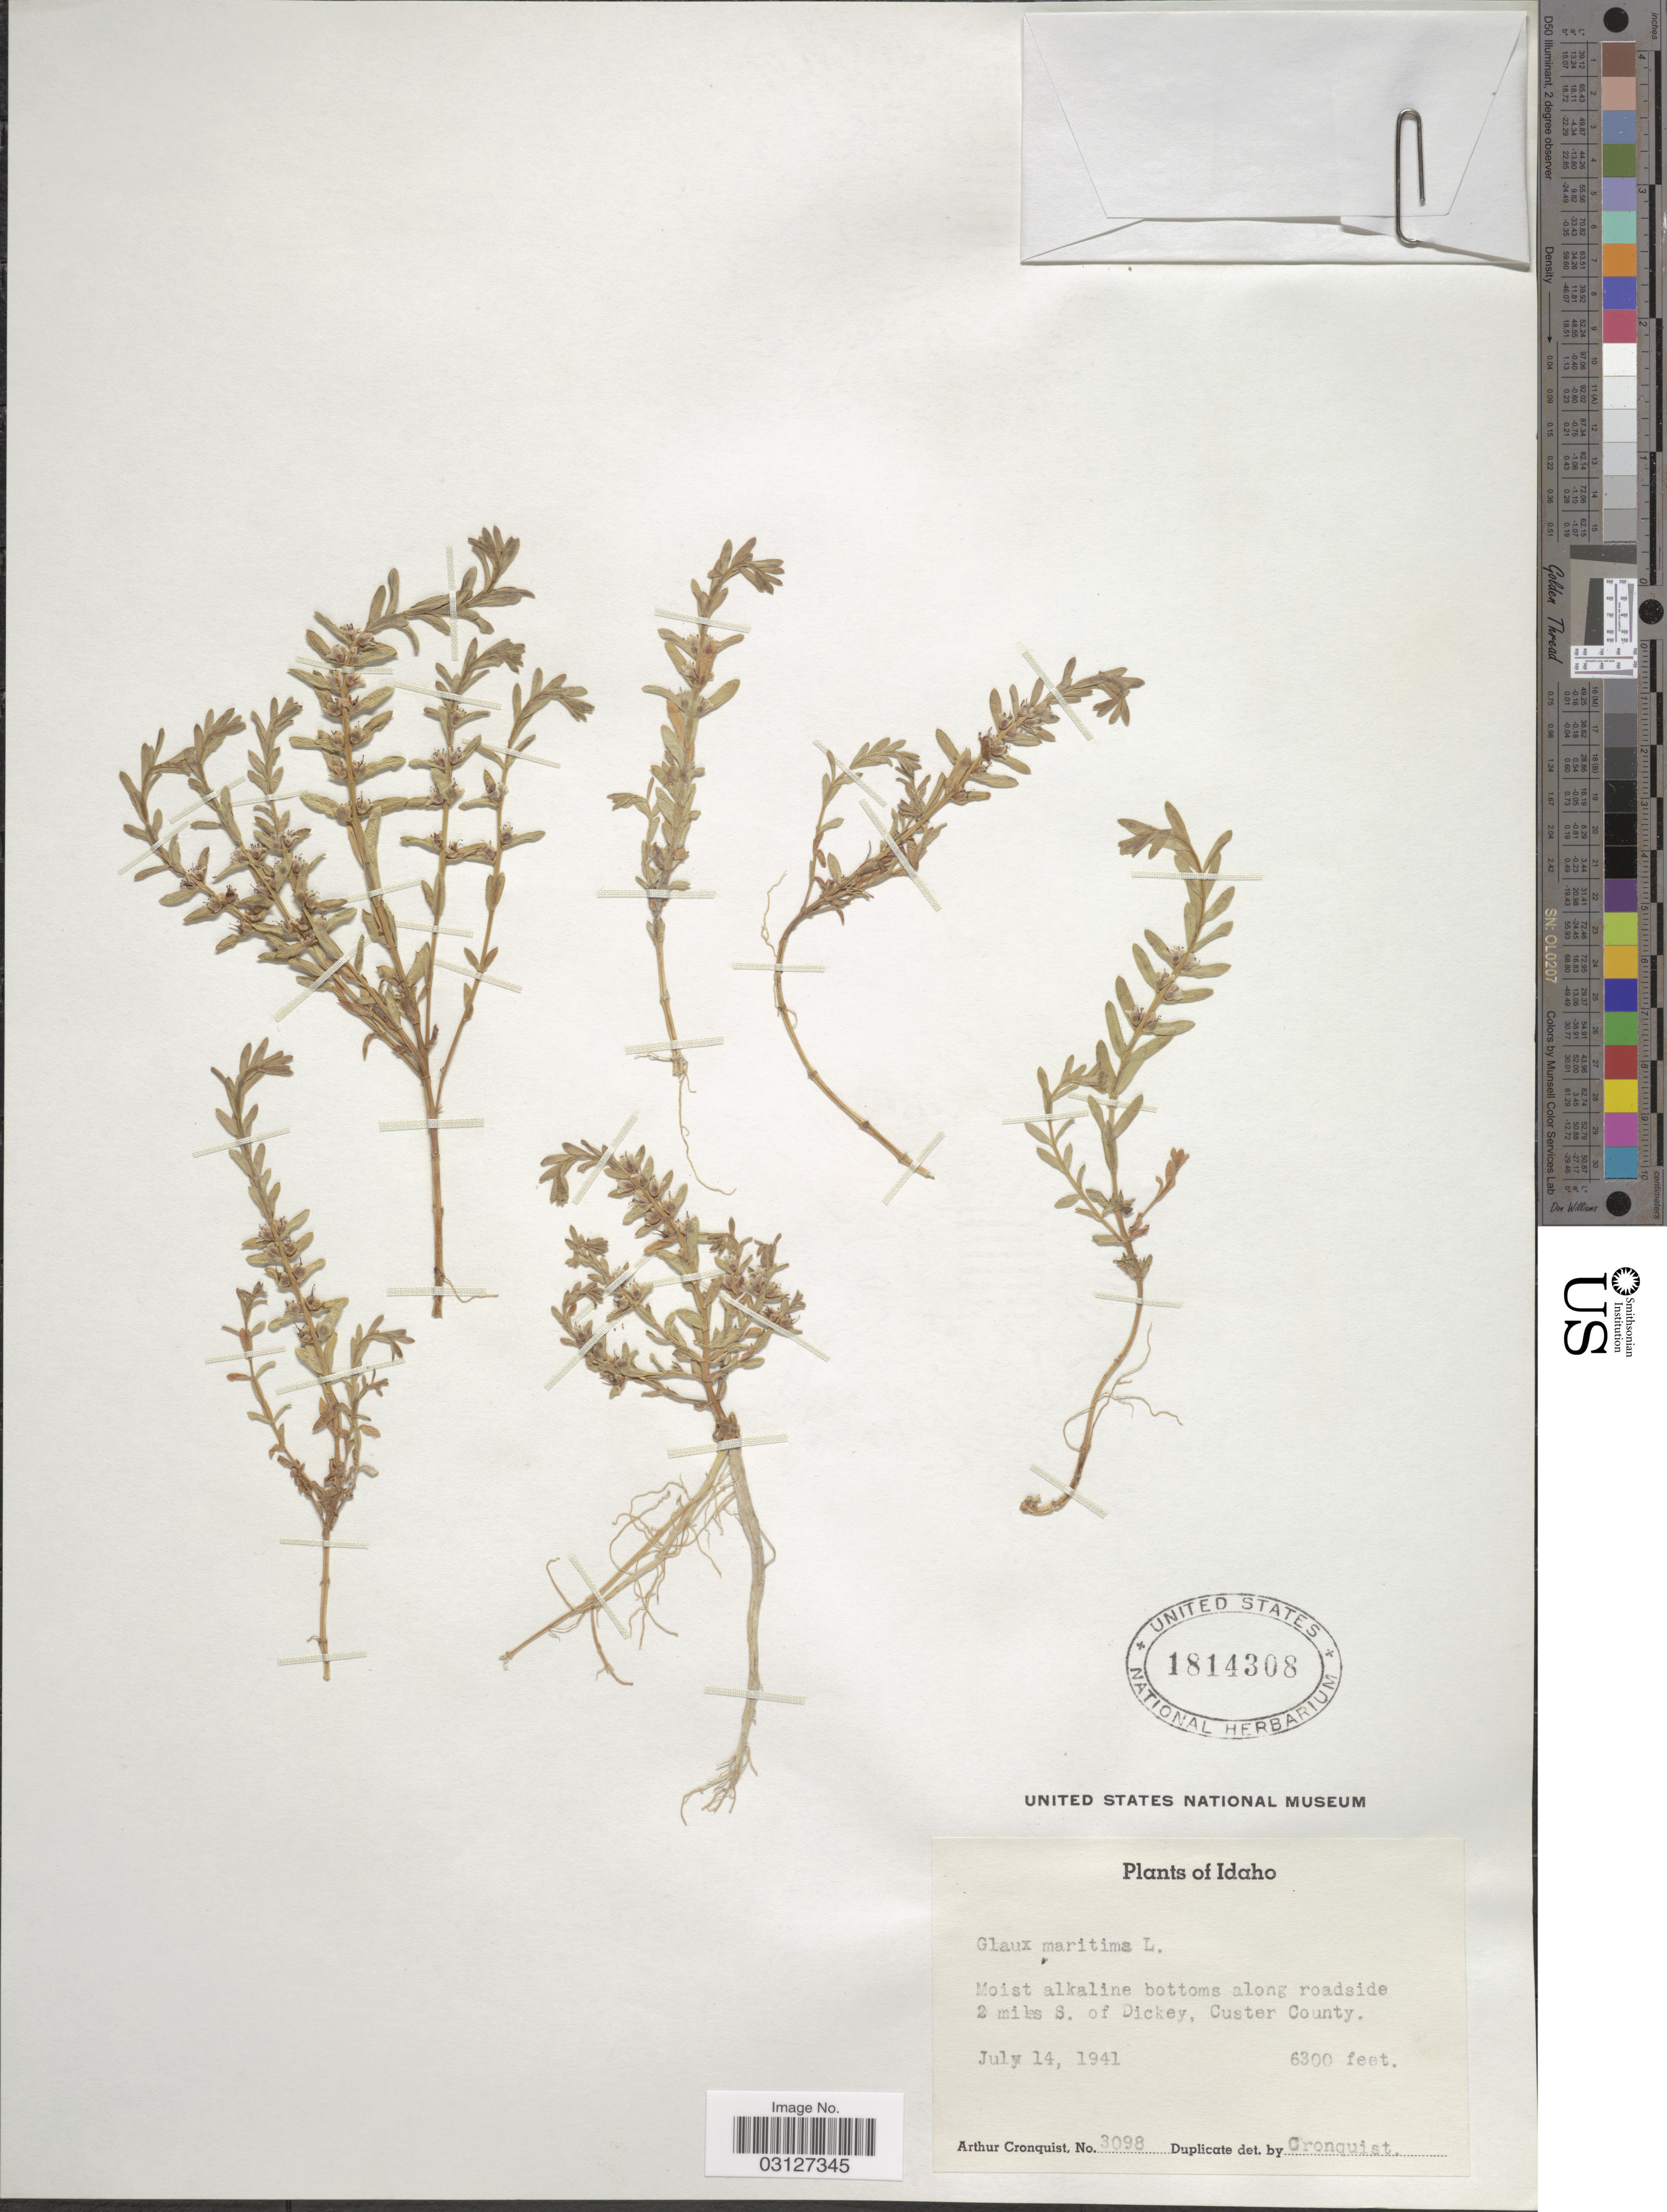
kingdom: Plantae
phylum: Tracheophyta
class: Magnoliopsida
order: Ericales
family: Primulaceae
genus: Glaux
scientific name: Glaux maritima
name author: L.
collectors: A. J. Cronquist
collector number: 3098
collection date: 1941-07-14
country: United States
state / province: Idaho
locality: Moist alkaline bottoms along roadside 2 miles S. of Dickey, Custer County.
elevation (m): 1920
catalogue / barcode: US 1814308